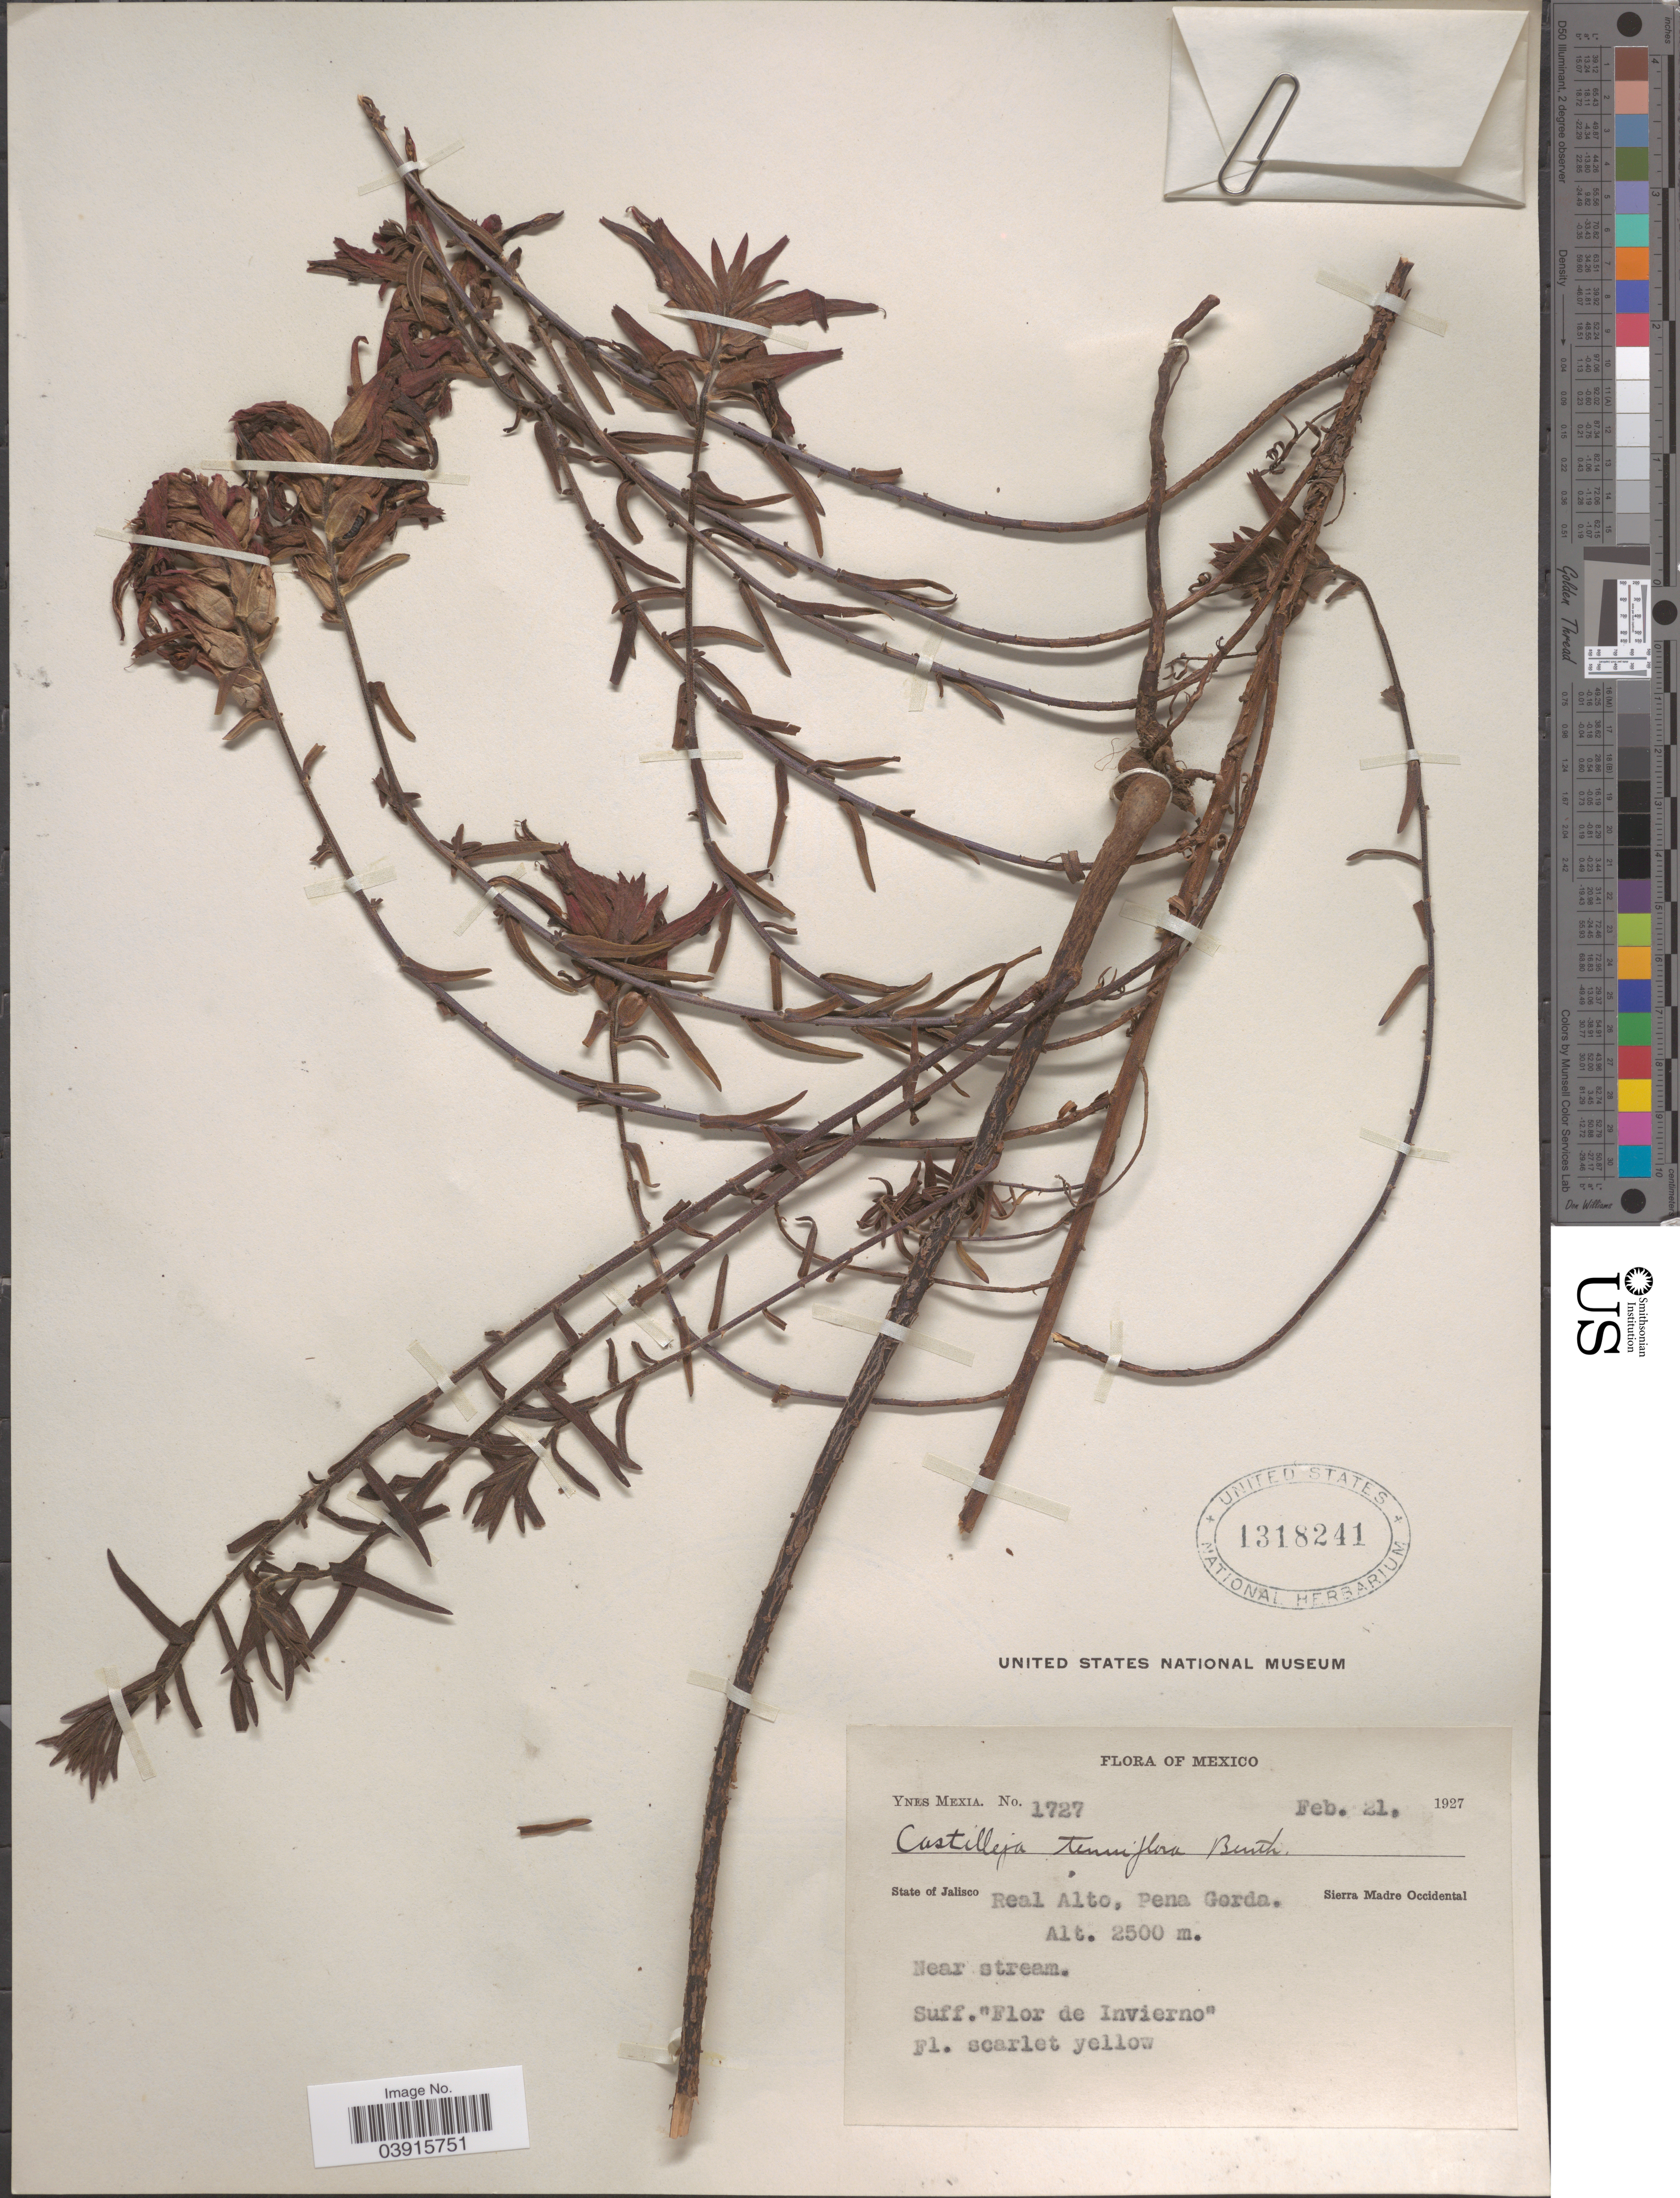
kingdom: Plantae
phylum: Tracheophyta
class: Magnoliopsida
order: Lamiales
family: Orobanchaceae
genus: Castilleja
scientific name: Castilleja tenuiflora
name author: Benth.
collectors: Y. Mexia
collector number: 1727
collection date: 1927-02-21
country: Mexico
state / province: Jalisco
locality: Real Alto, Pena Gorda. Sierra Madre Occidental.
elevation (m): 2500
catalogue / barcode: US 1318241